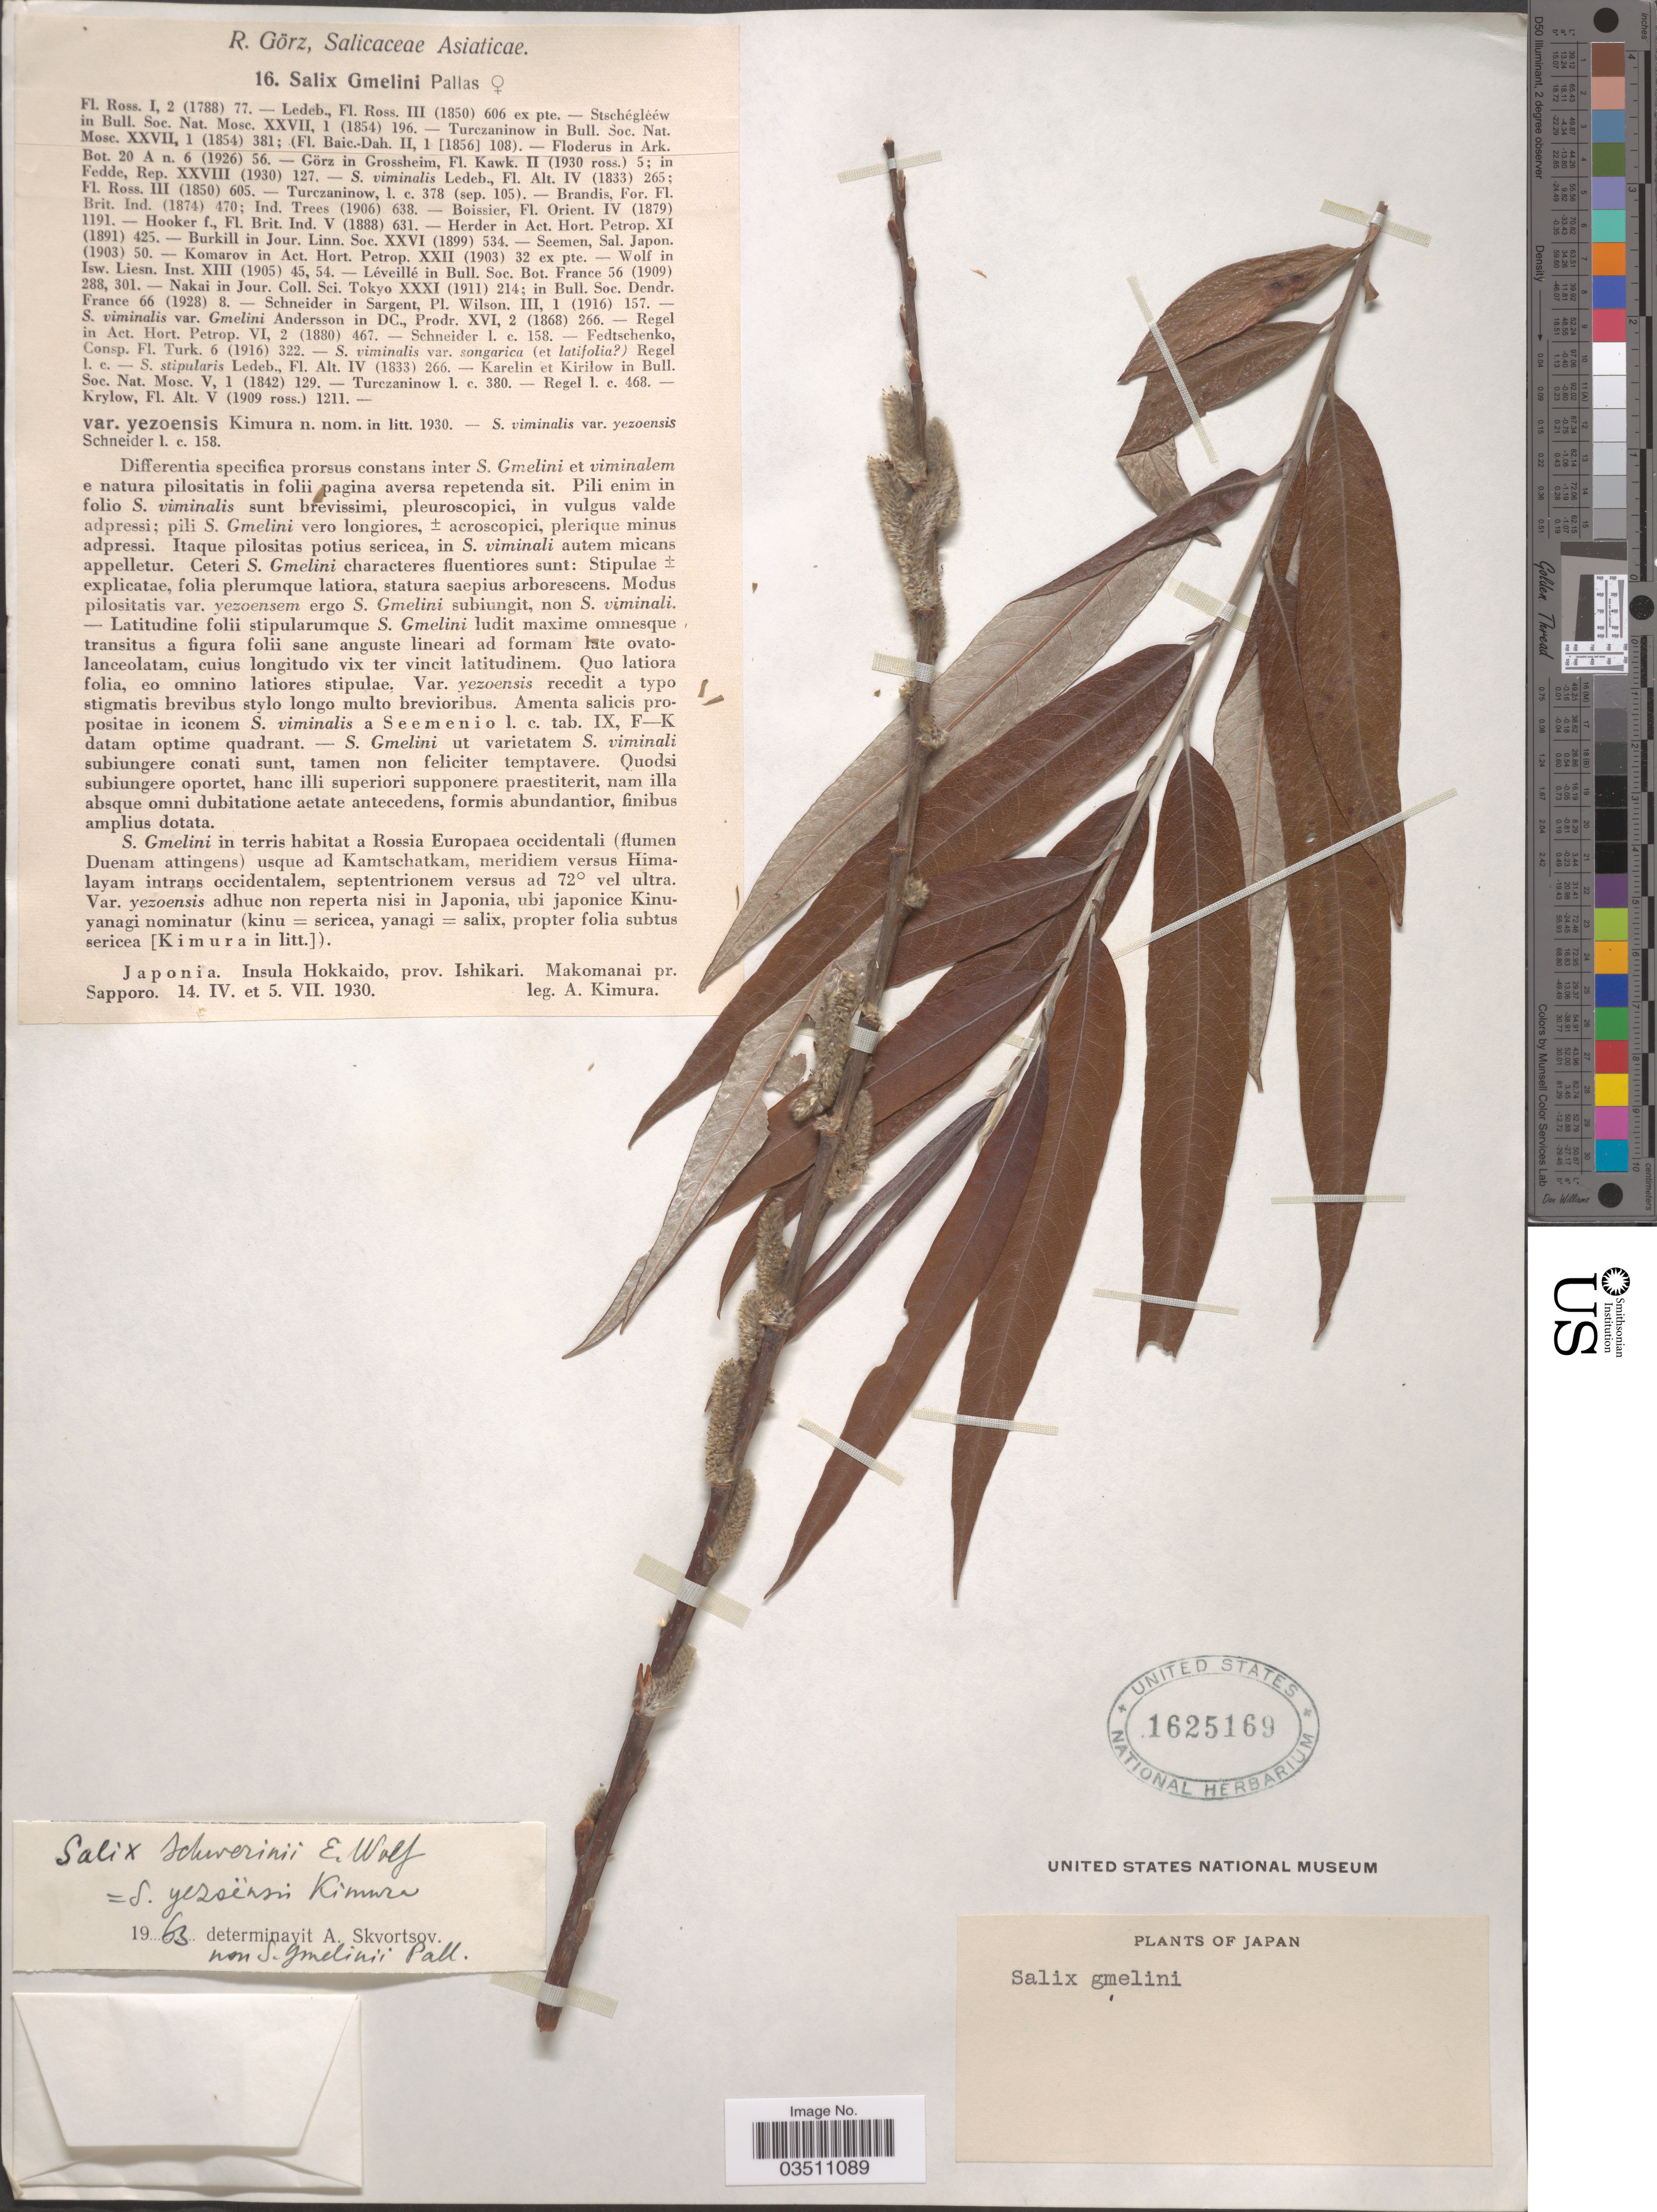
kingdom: Plantae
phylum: Tracheophyta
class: Magnoliopsida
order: Malpighiales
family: Salicaceae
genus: Salix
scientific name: Salix schwerinii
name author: E.L. Wolf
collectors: A. Kimura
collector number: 16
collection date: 1930-04-14/1930-07-05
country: Japan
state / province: Hokkaidō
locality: Insula Hokkaido, prov. Ishikari. Makomanai pr. Sapporo.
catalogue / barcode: US 1625169